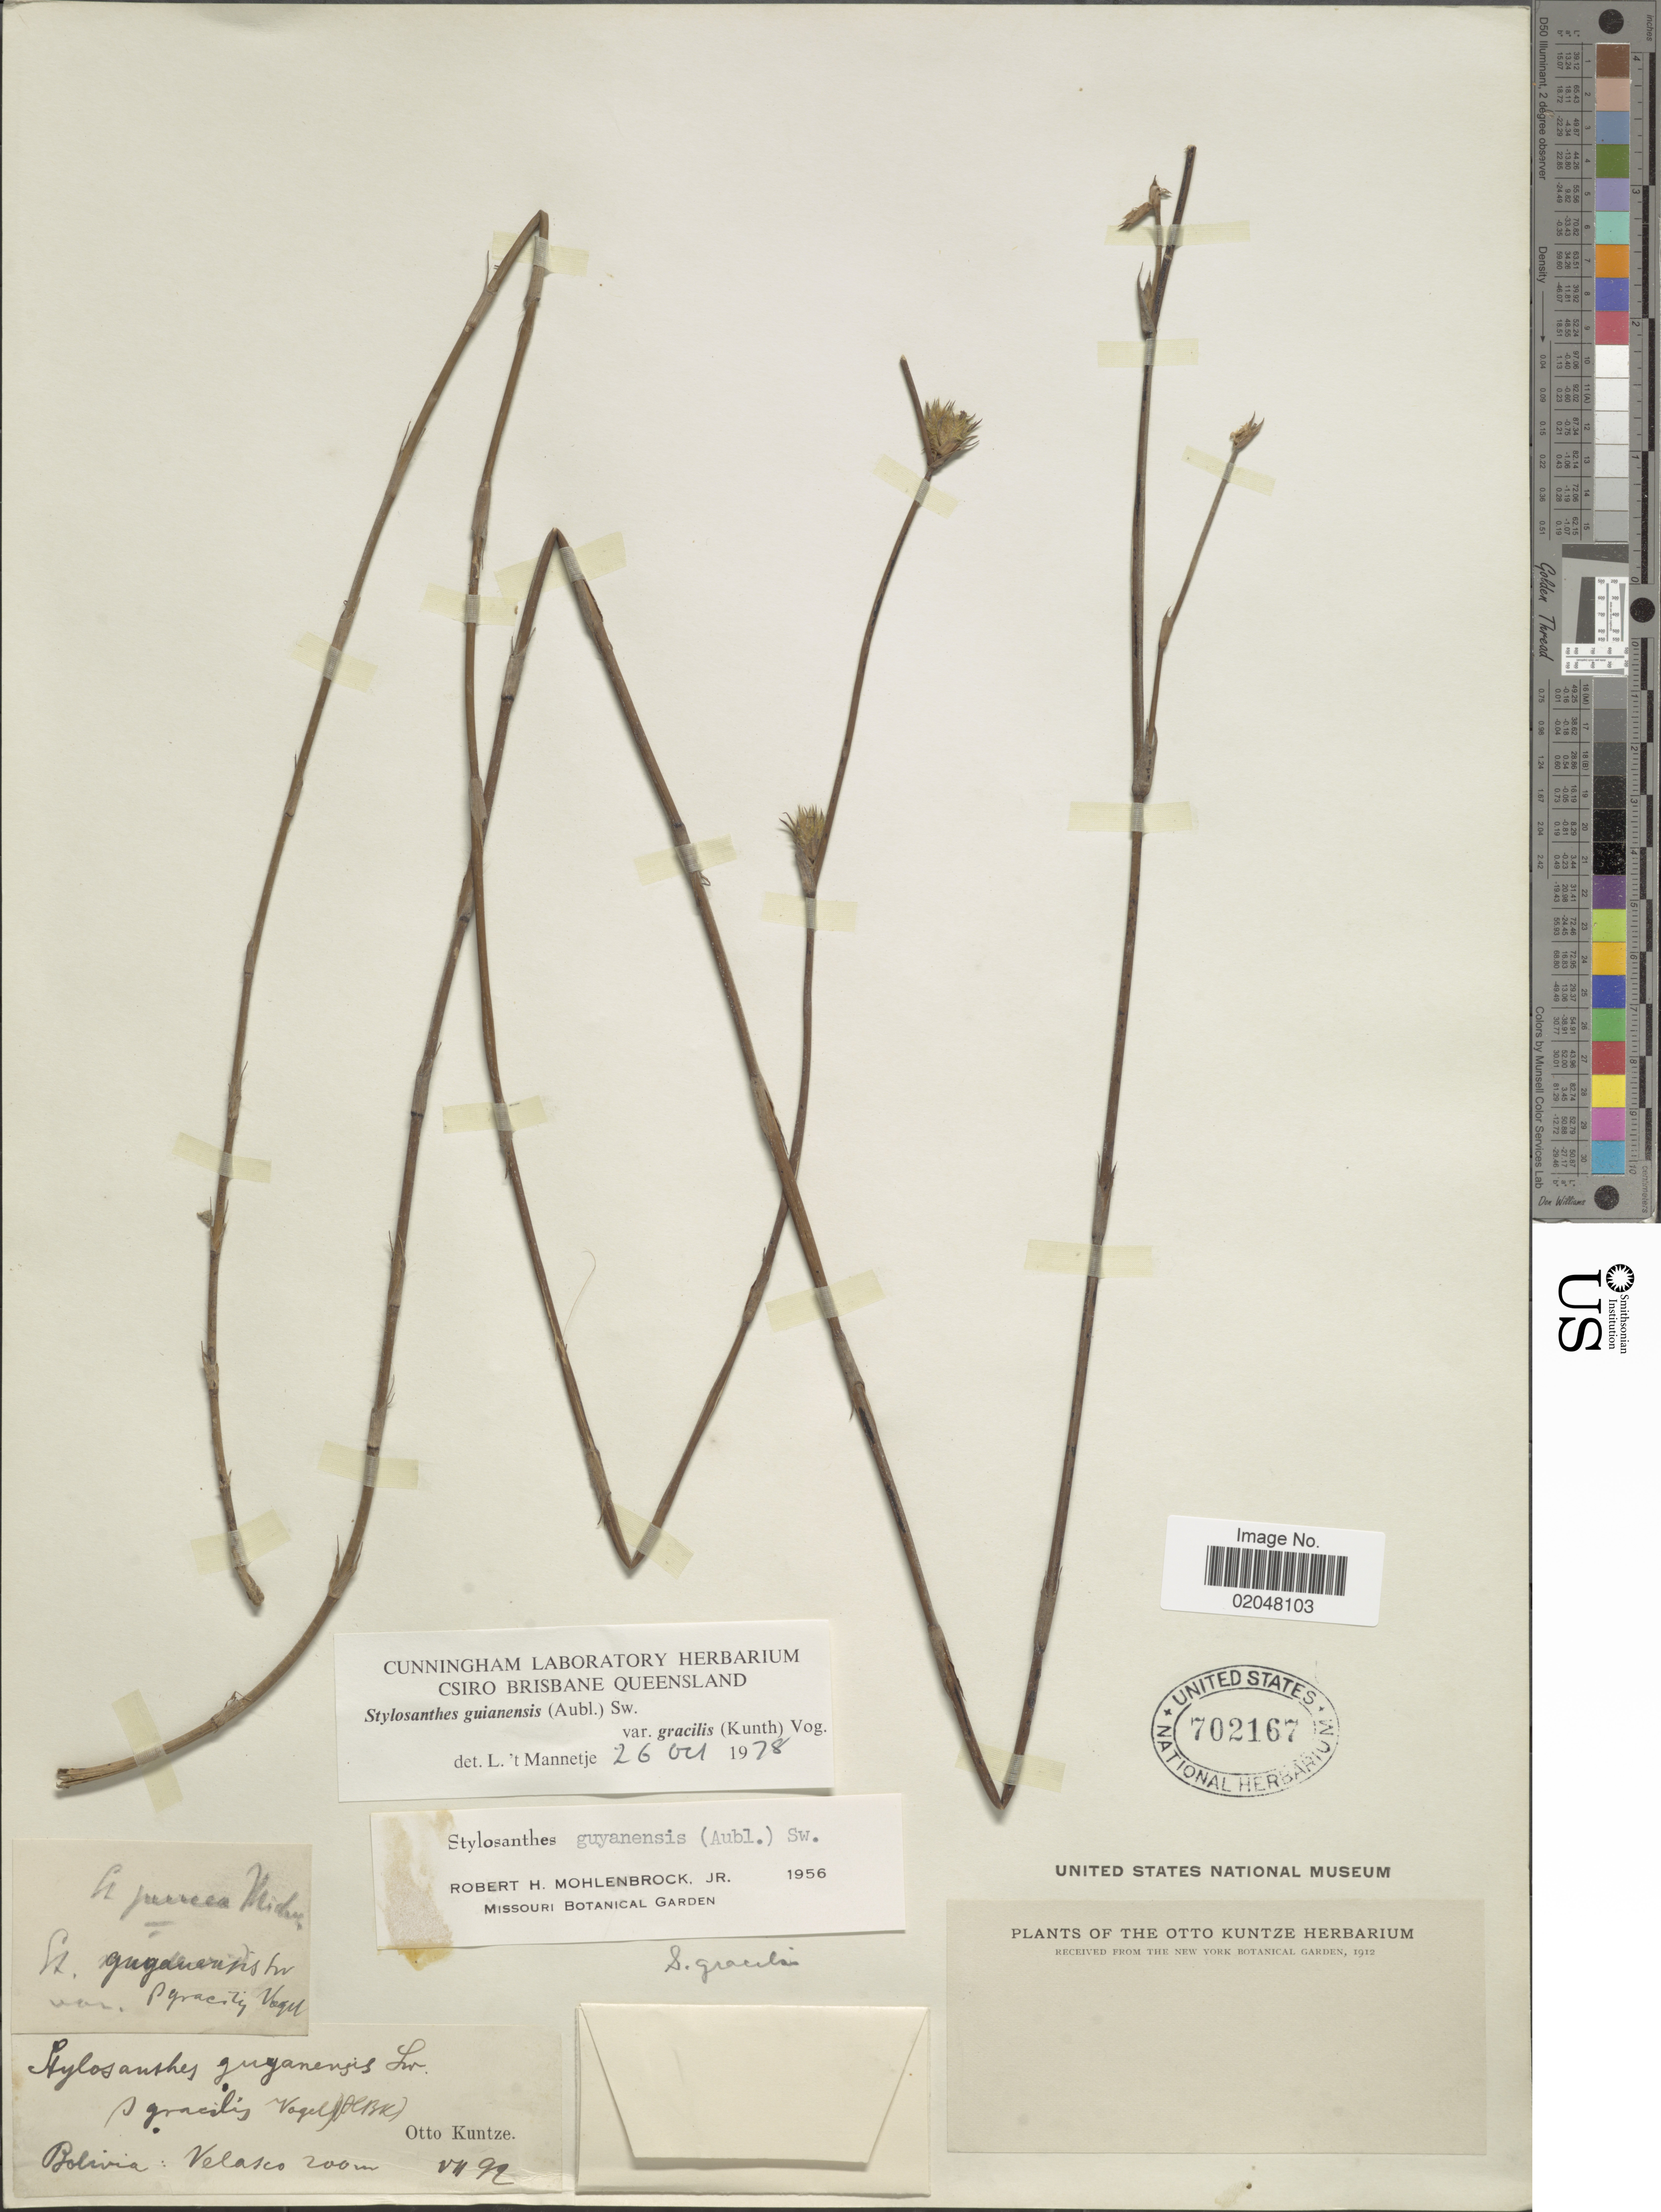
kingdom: Plantae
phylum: Tracheophyta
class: Magnoliopsida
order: Fabales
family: Fabaceae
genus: Stylosanthes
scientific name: Stylosanthes guianensis var. gracilis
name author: (Kunth) Vogel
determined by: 't Mannetje, Len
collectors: C.E.O. Kuntze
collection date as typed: Transcribed d/m/y: /7/92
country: Bolivia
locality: Velasco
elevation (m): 200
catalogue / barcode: US 702167